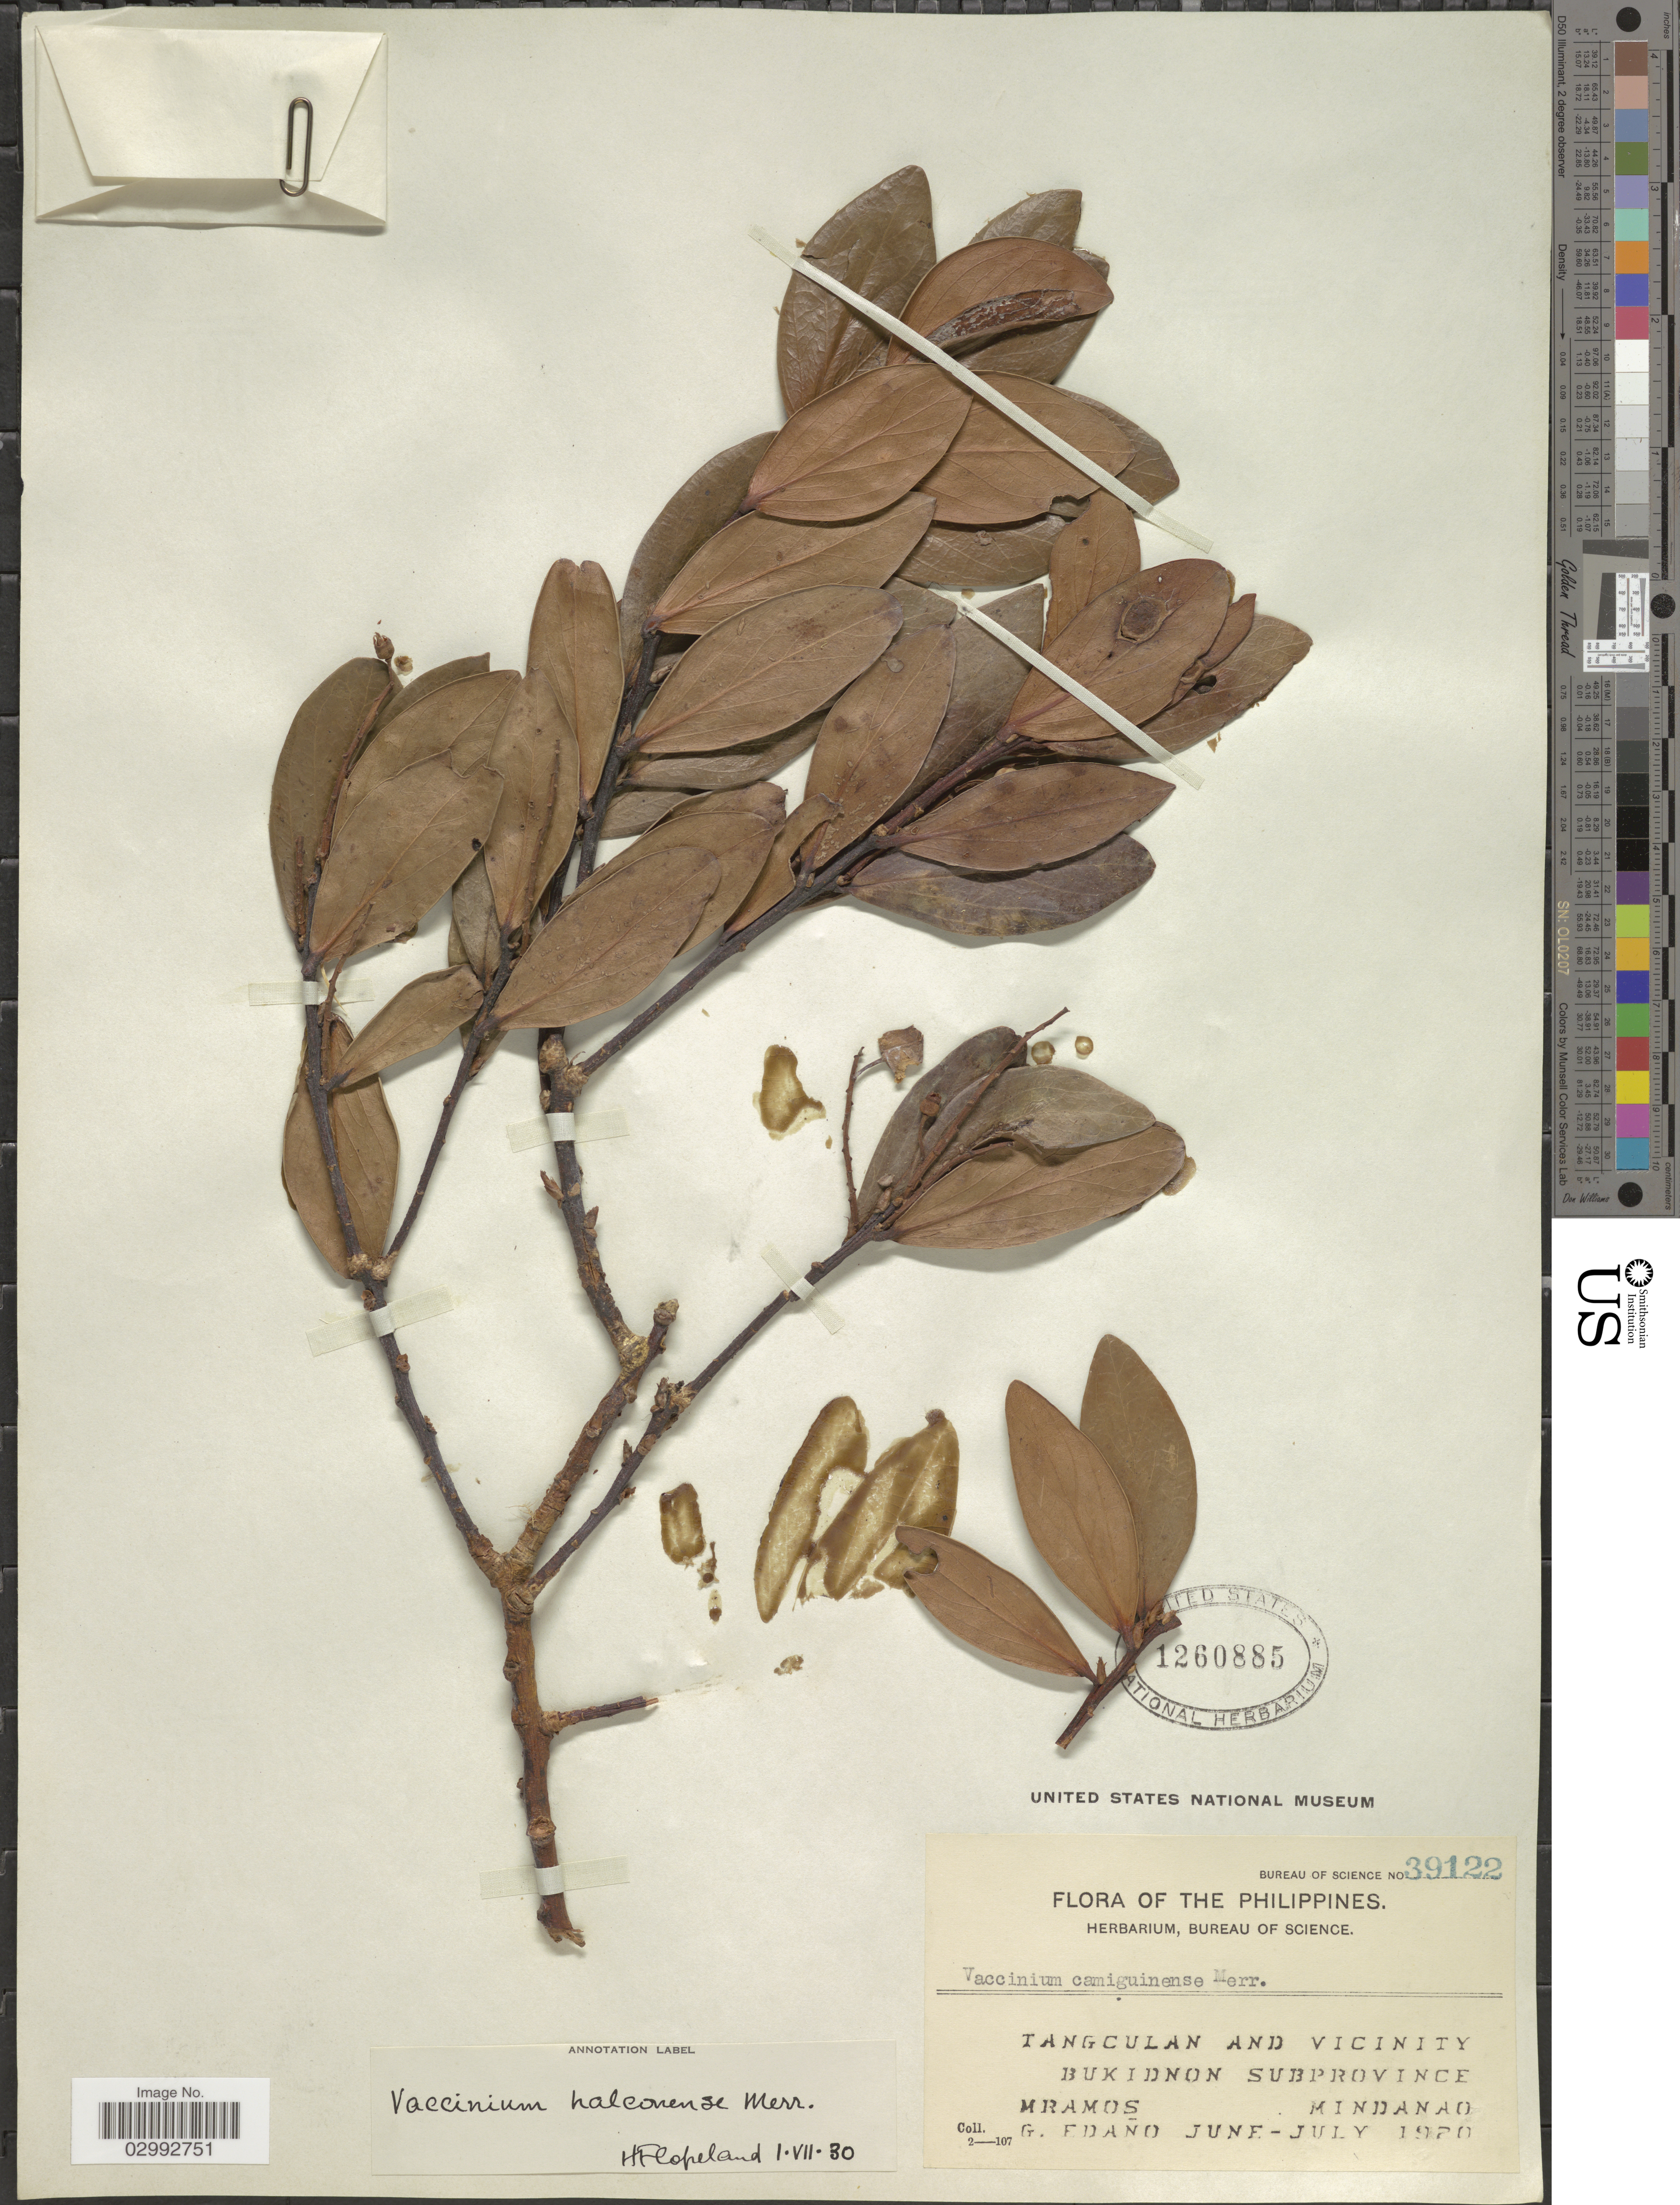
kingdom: Plantae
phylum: Tracheophyta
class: Magnoliopsida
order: Ericales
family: Ericaceae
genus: Vaccinium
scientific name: Vaccinium halconense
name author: Merr.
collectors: M. Ramos & G. Edaño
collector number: Bureau of Science 39122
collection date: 1920-06/1920-07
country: Philippines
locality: Tangculan and Vicinity, Bukidnon Subprovince, Mindanao.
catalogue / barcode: US 1260885